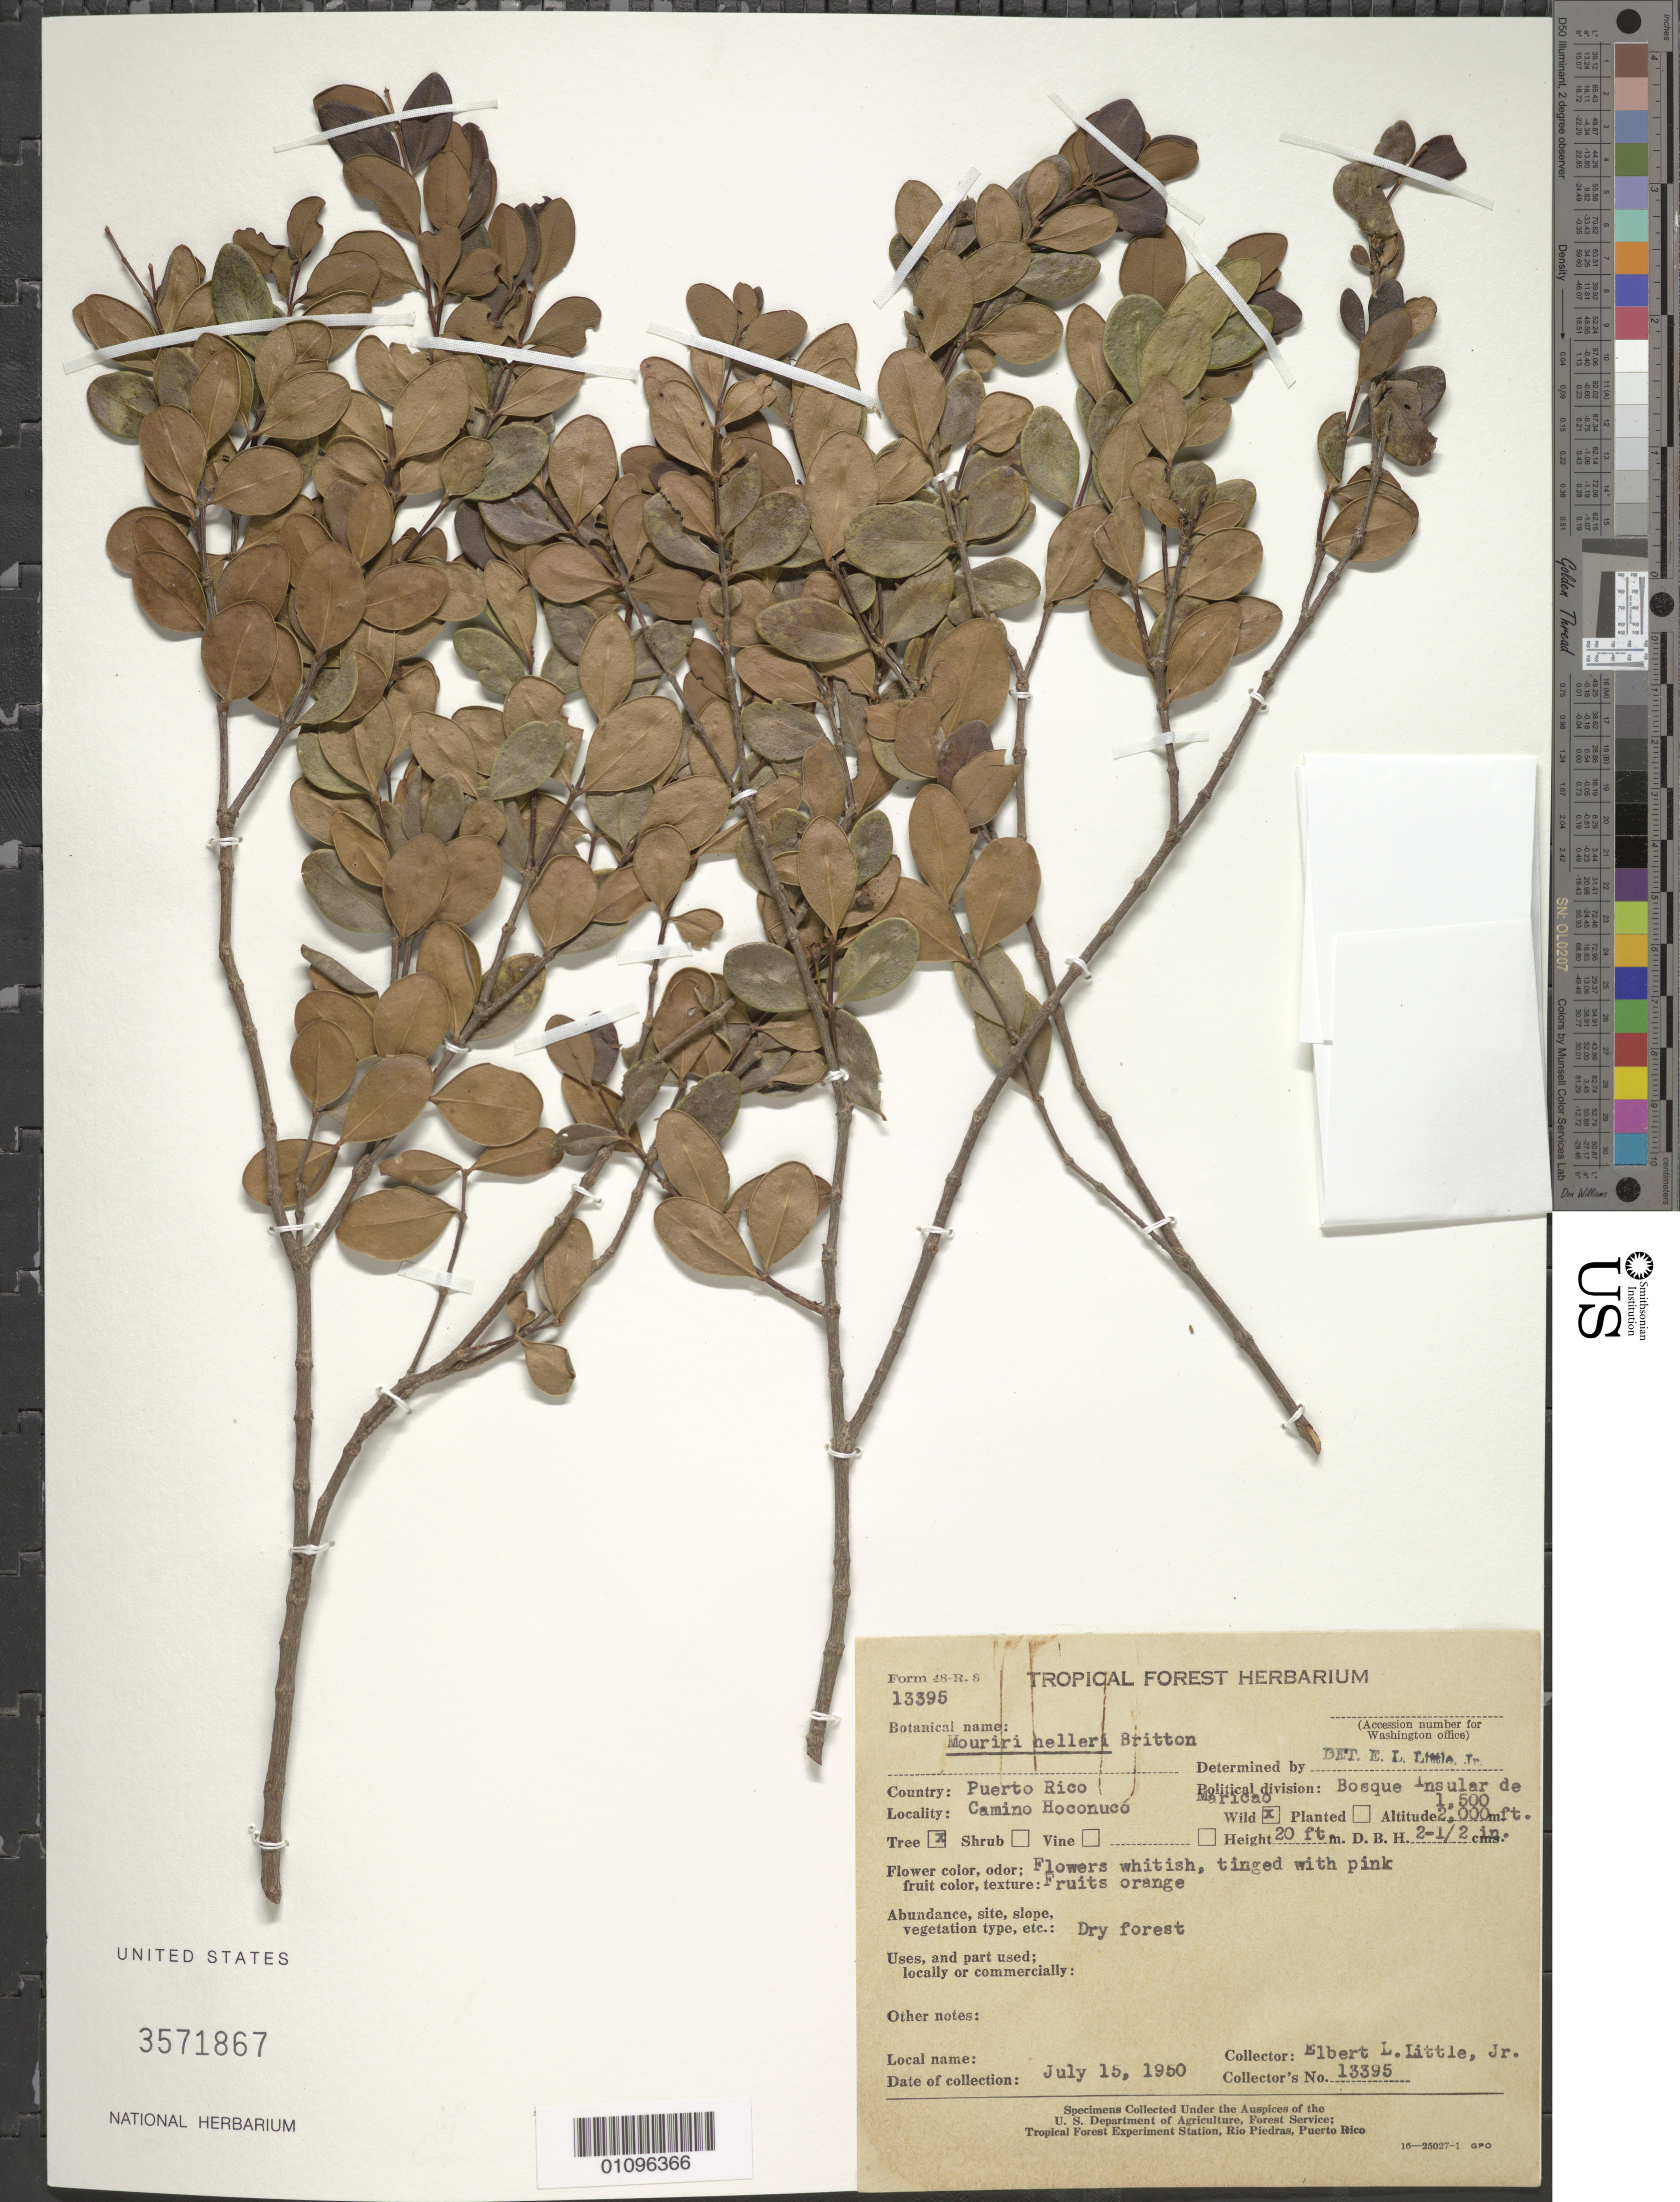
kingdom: Plantae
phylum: Tracheophyta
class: Magnoliopsida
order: Myrtales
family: Melastomataceae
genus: Mouriri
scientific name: Mouriri helleri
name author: Britton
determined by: Little, Elbert L., Jr., (FSSR), United States Department of Agriculture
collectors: E. L. Little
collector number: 13395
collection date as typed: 15 Jul 1950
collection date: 1950-07-15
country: Puerto Rico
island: Puerto Rico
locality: Bosque Insular de Maricao, Camino Hoconuco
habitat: Dry forest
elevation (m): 457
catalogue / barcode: US 3571867